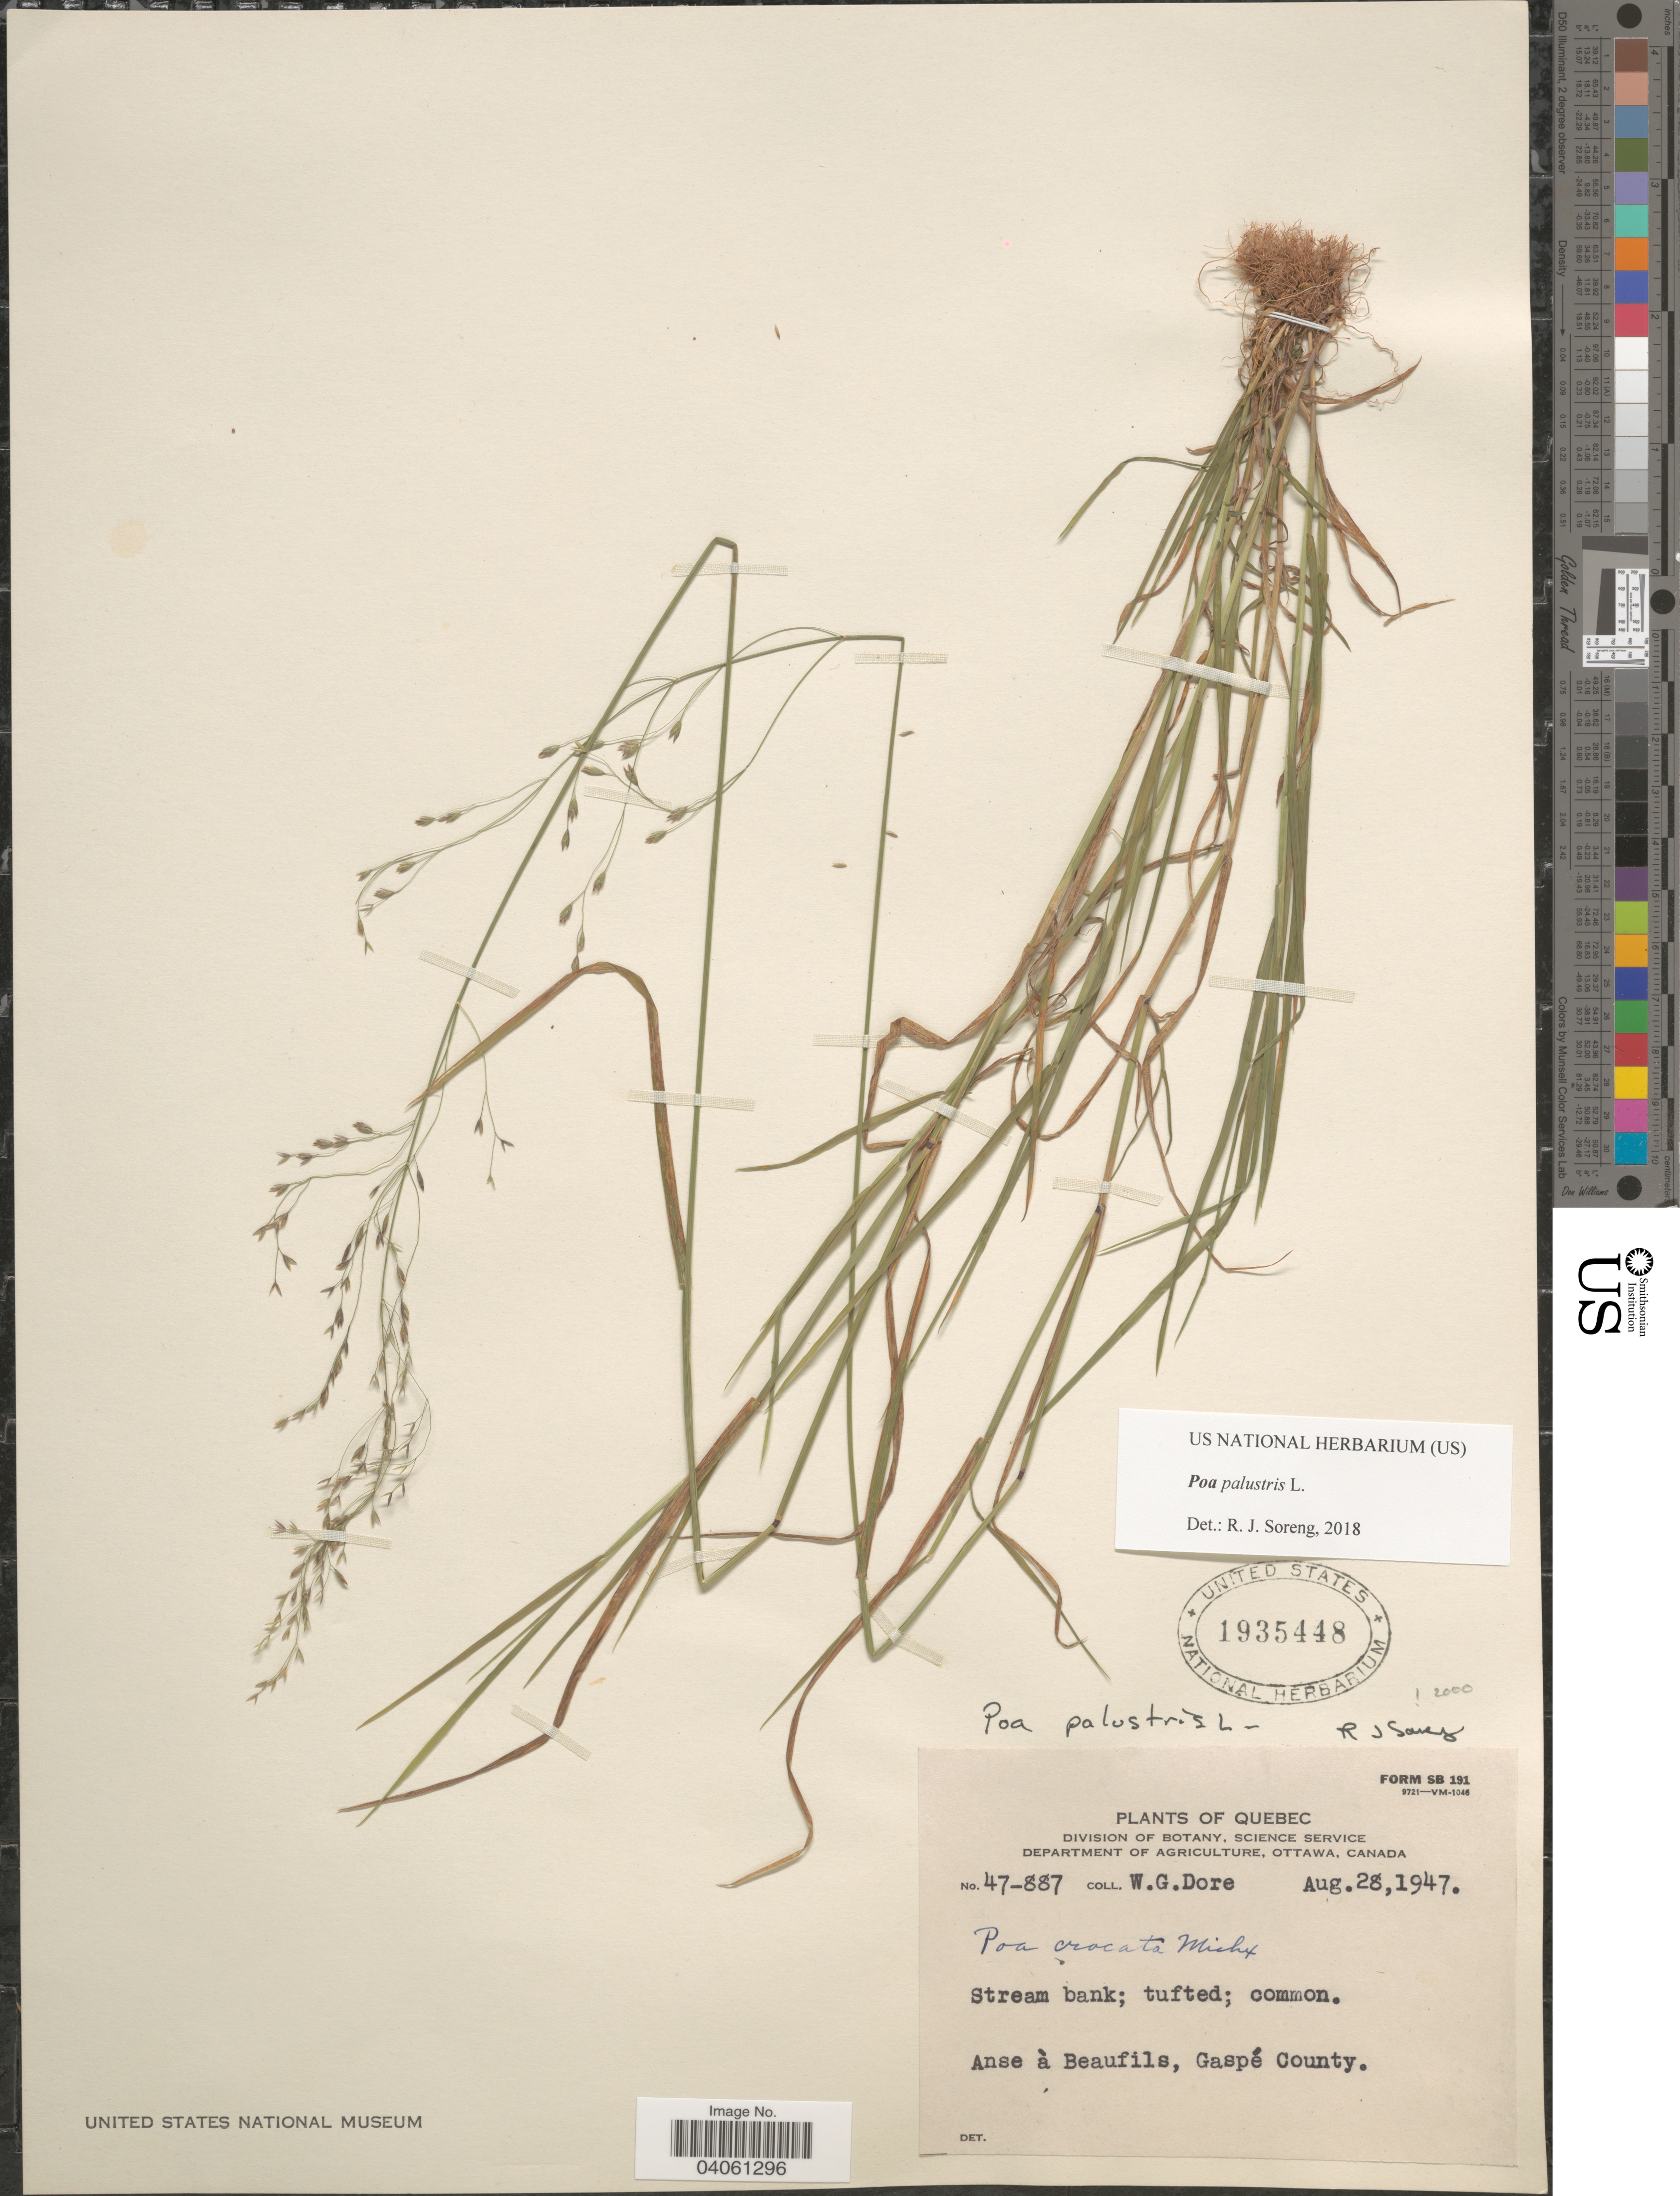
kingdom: Plantae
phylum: Tracheophyta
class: Liliopsida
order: Poales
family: Poaceae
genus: Poa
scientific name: Poa palustris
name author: L.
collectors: W. Dore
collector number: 47-887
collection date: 1947-08-28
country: Canada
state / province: Quebec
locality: Stream bank; tufted; Anse à Beaufils, Gaspé County.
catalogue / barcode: US 1935448